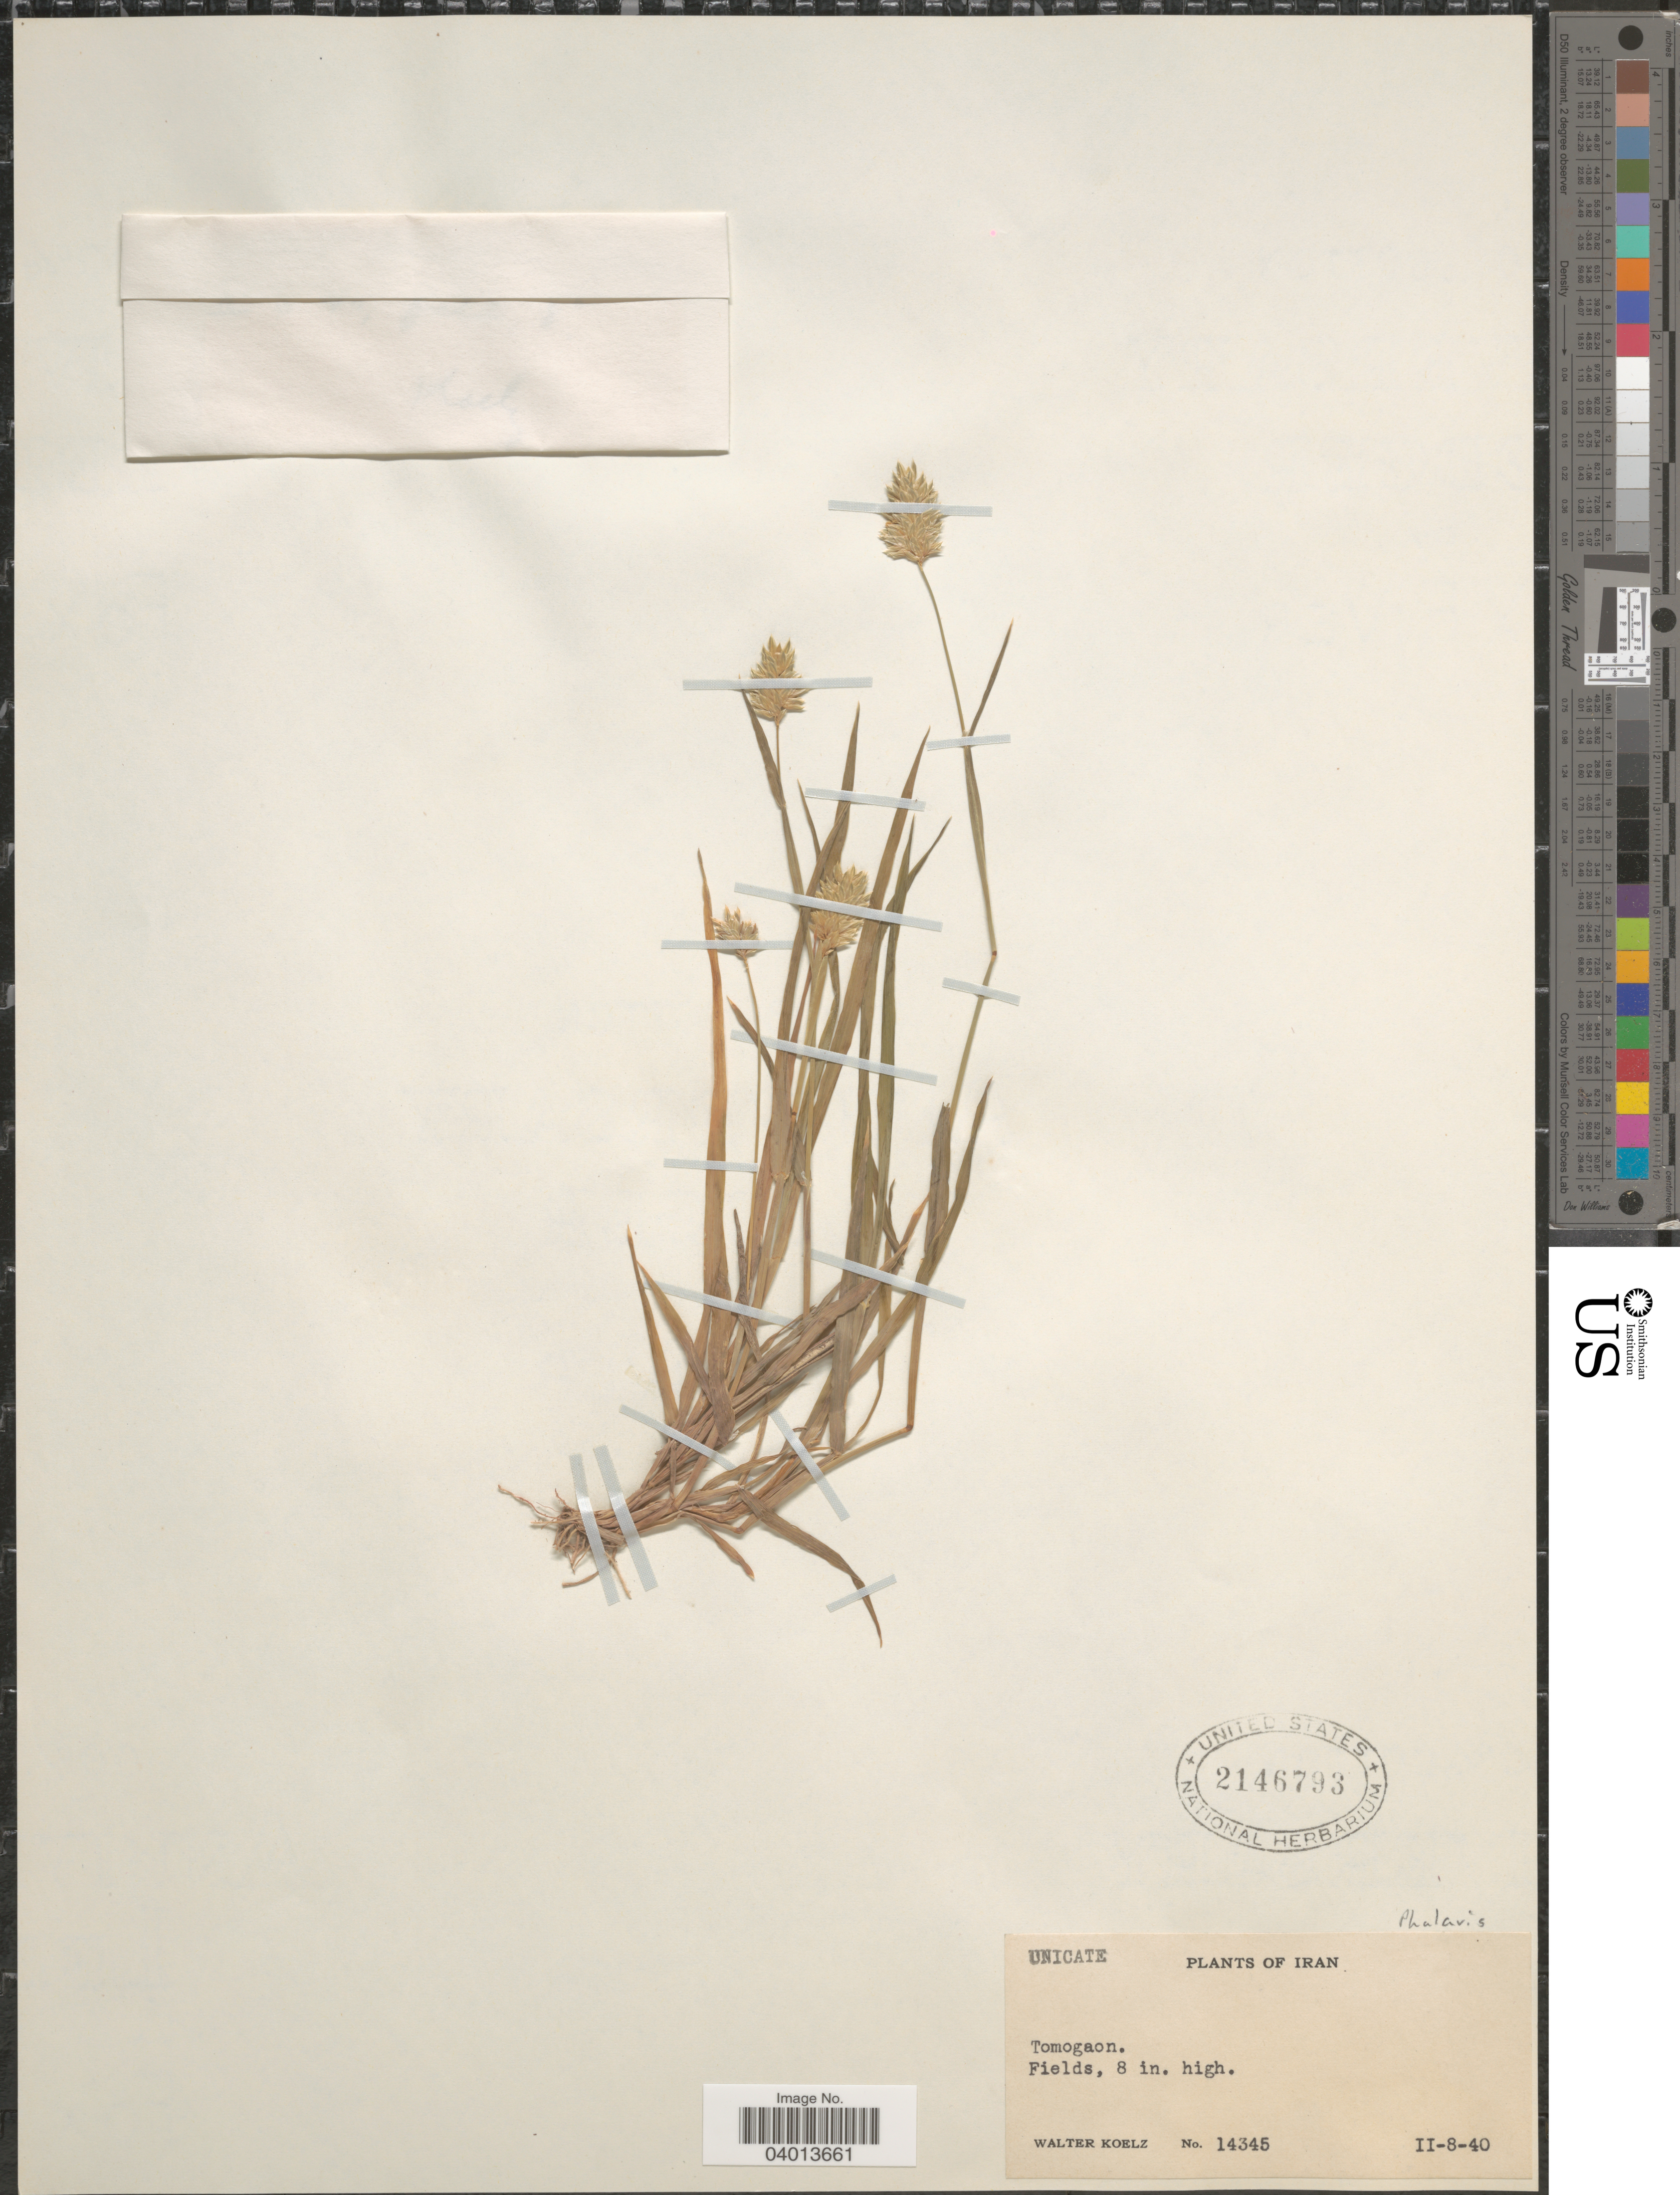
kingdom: Plantae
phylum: Tracheophyta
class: Liliopsida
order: Poales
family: Poaceae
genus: Phalaris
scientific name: Phalaris sp.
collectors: W. N. Koelz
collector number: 14345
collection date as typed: Transcribed d/m/y: 8/2/40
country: Iran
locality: Tomogaon.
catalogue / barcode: US 2146793